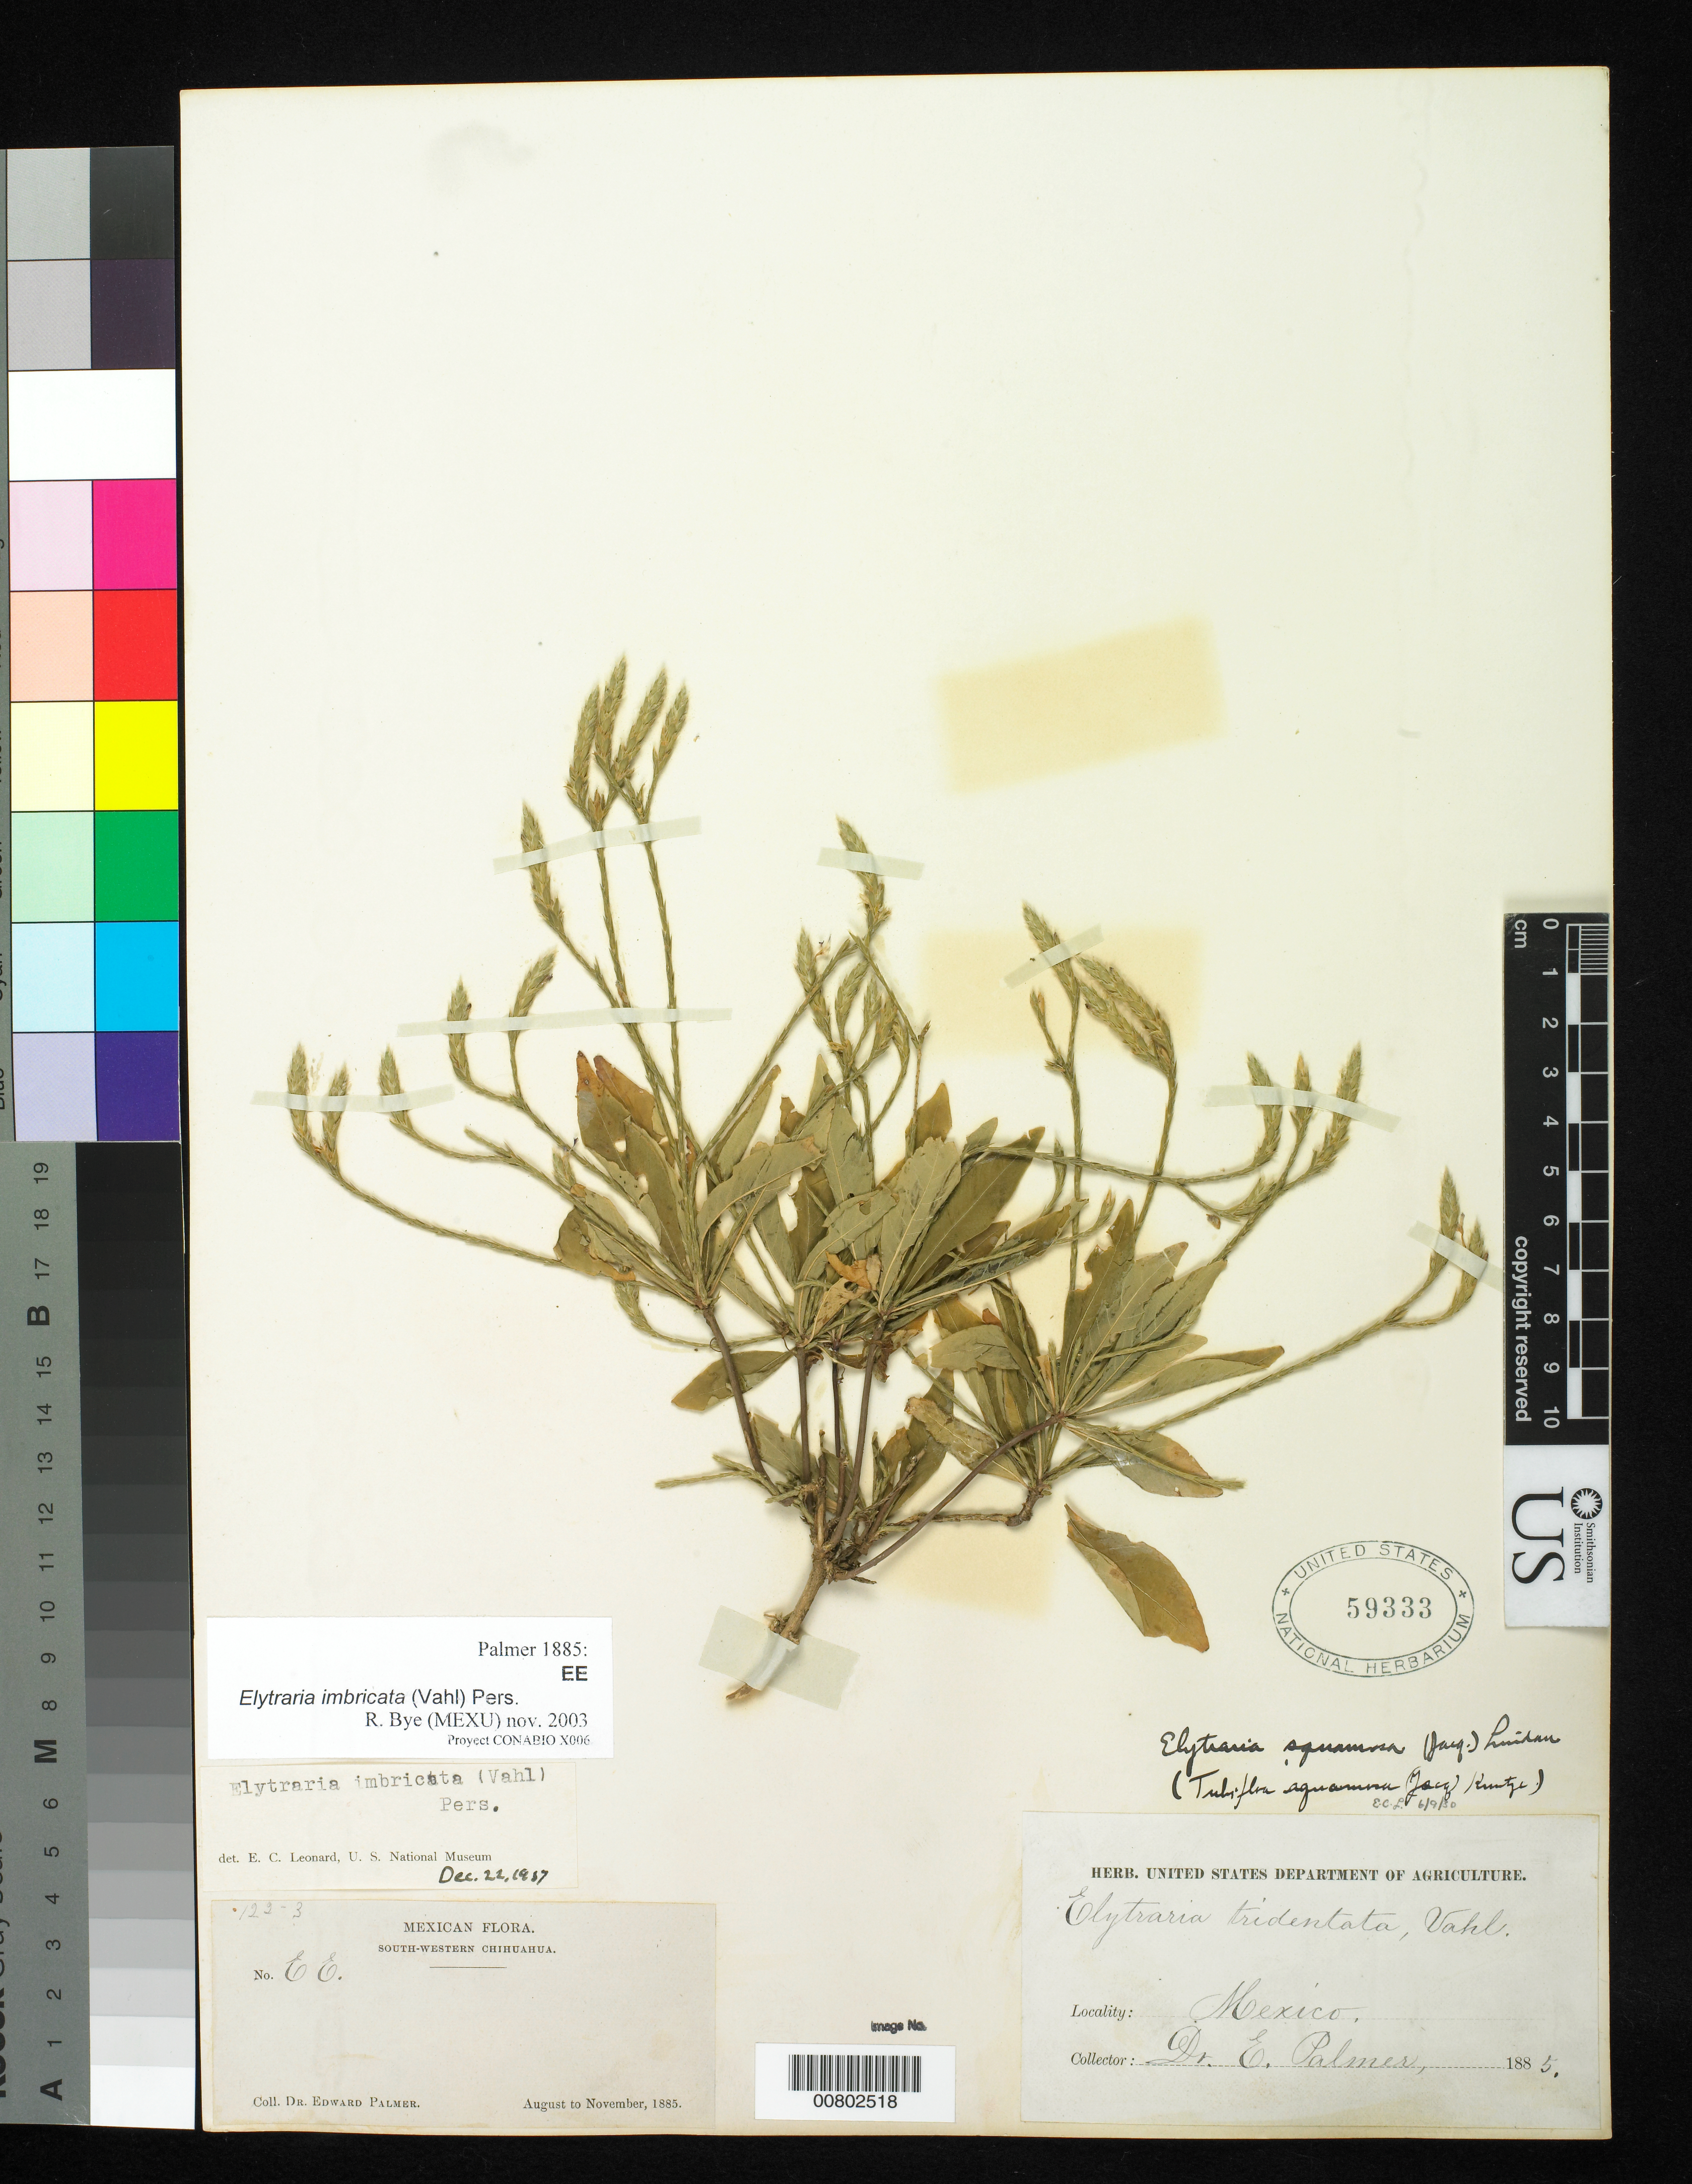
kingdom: Plantae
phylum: Tracheophyta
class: Magnoliopsida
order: Lamiales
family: Acanthaceae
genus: Elytraria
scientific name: Elytraria imbricata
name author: (Vahl) Pers.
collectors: E. Palmer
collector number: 122-3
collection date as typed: Aug 1885 to -- Nov 1885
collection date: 1885-08/1885-11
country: Mexico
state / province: Chihuahua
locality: EE SW Chihuahua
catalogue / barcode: US 59333